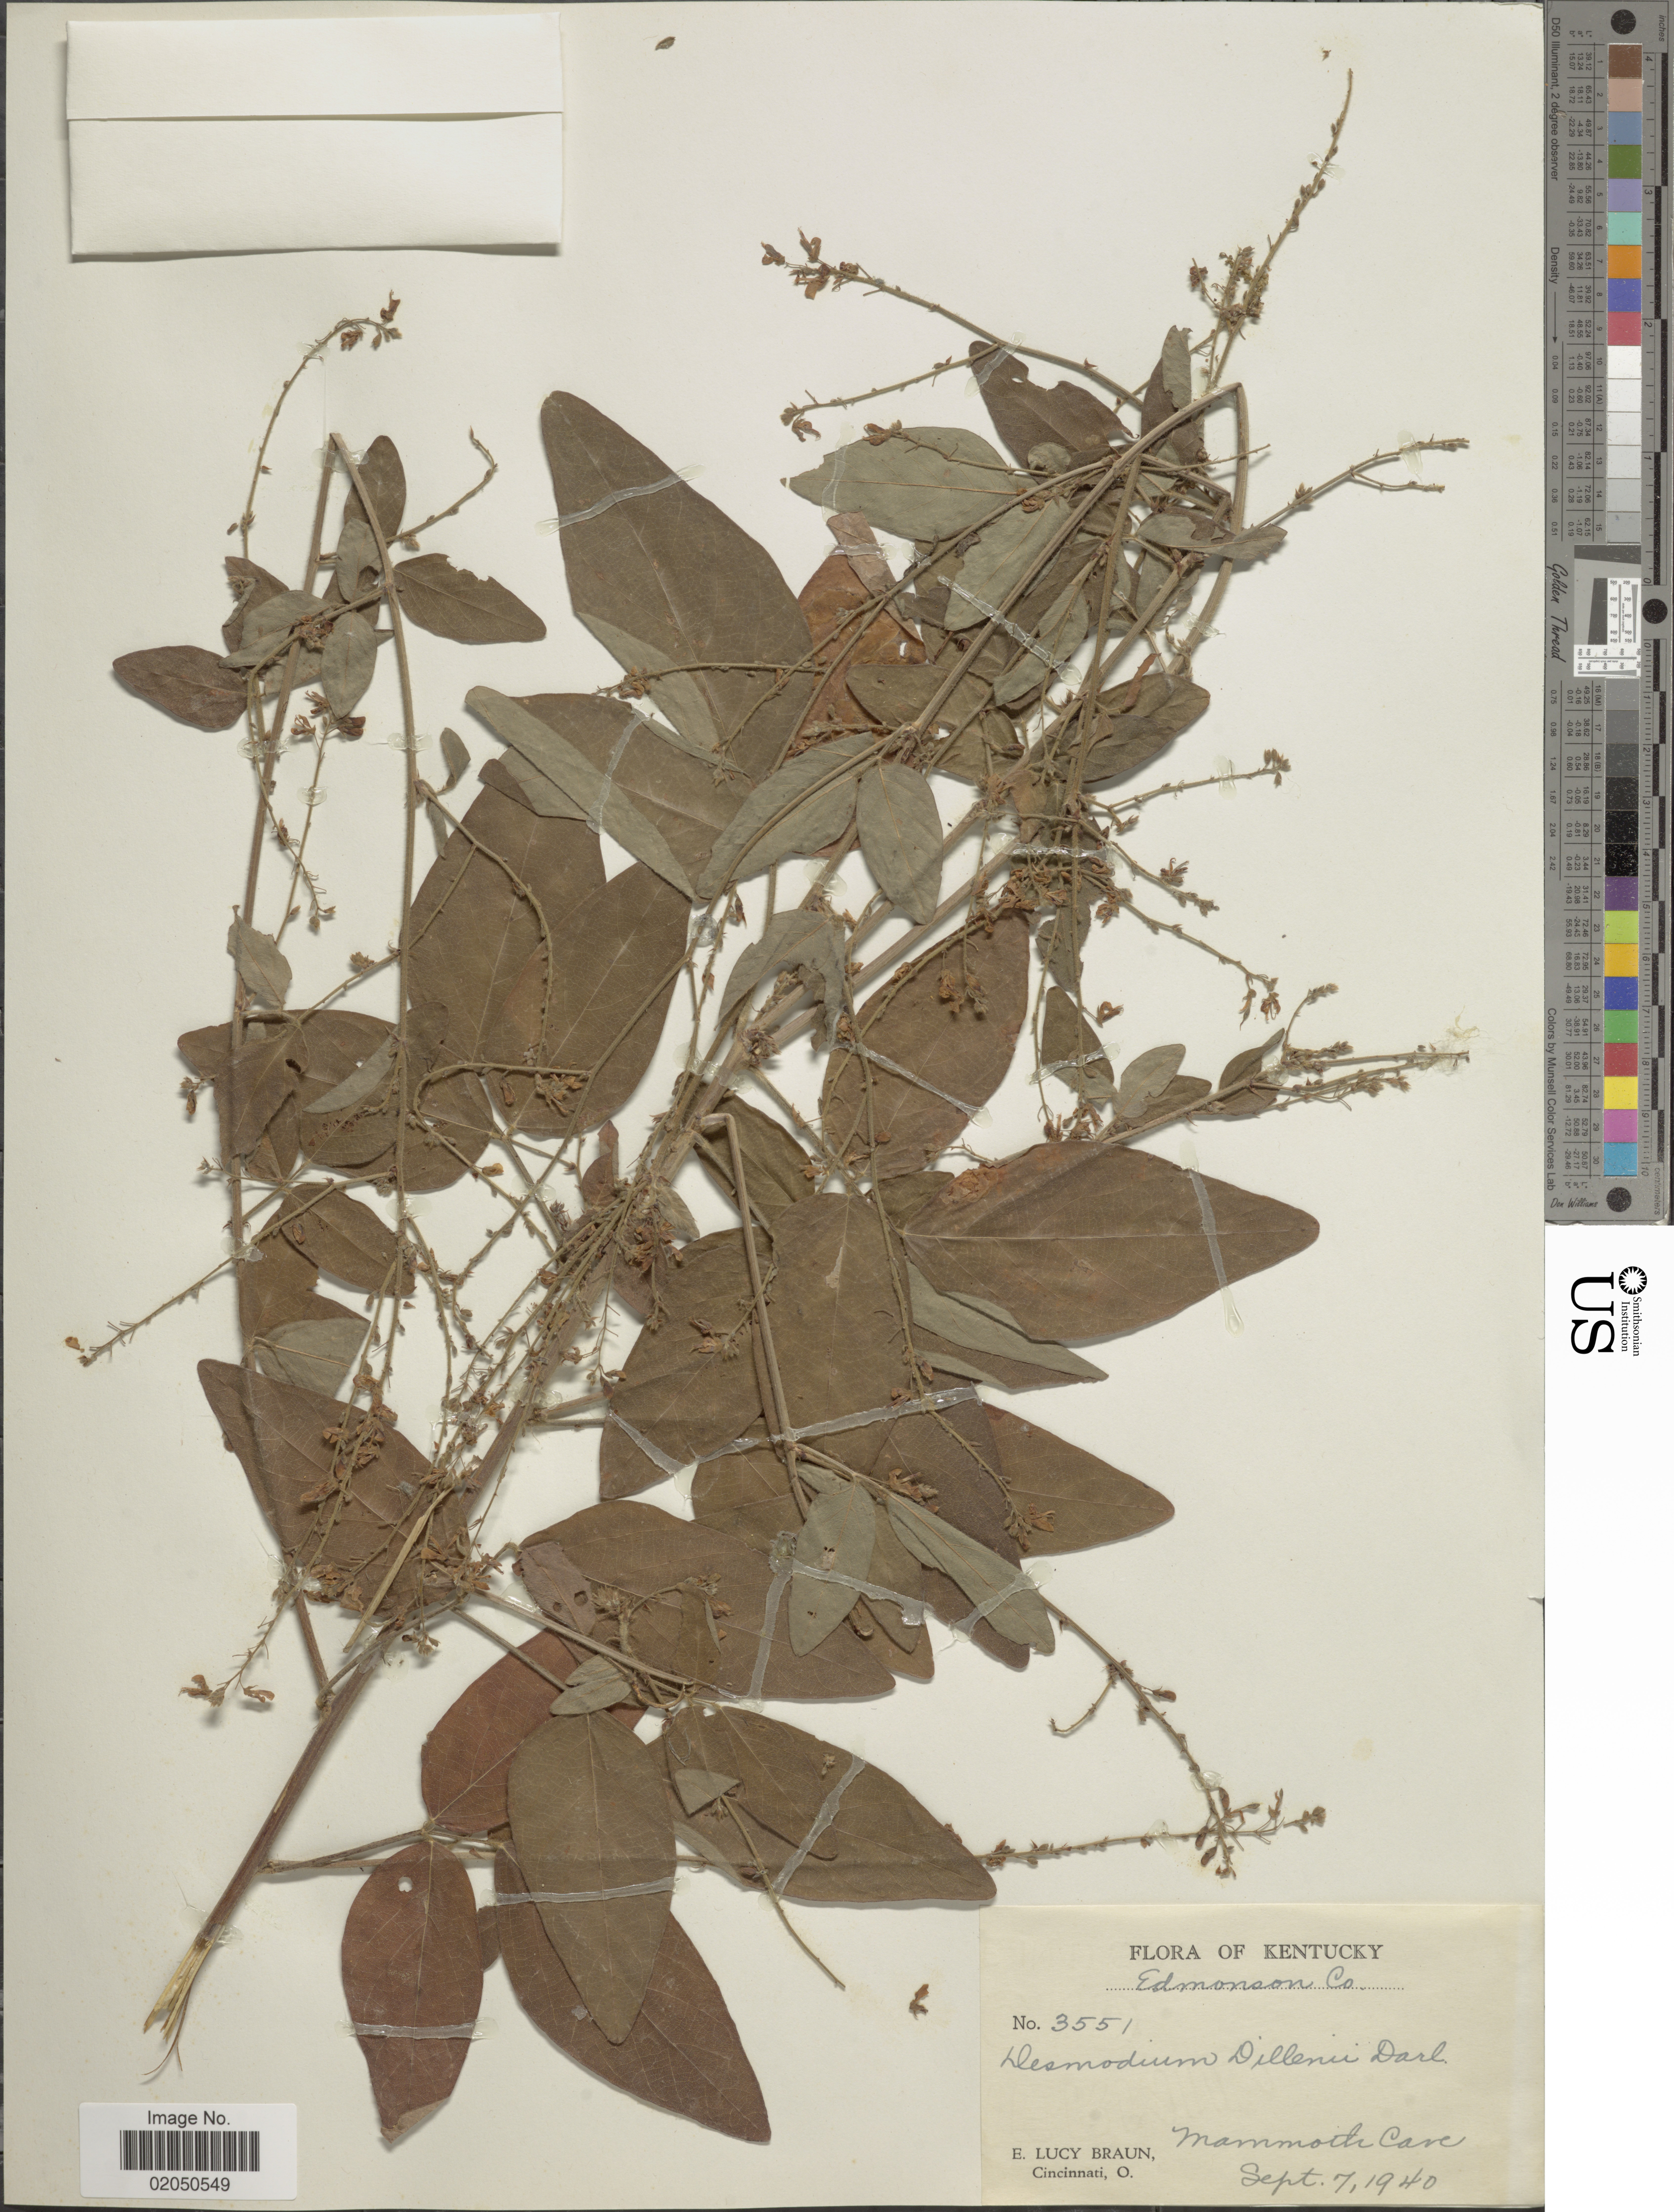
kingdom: Plantae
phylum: Tracheophyta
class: Magnoliopsida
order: Fabales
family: Fabaceae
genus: Desmodium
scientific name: Desmodium glabellum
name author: (Michx.) DC.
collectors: E. L. Braun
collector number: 3551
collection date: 1940-09-07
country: United States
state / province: Kentucky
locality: Edmonson Co., Mammoth Cave